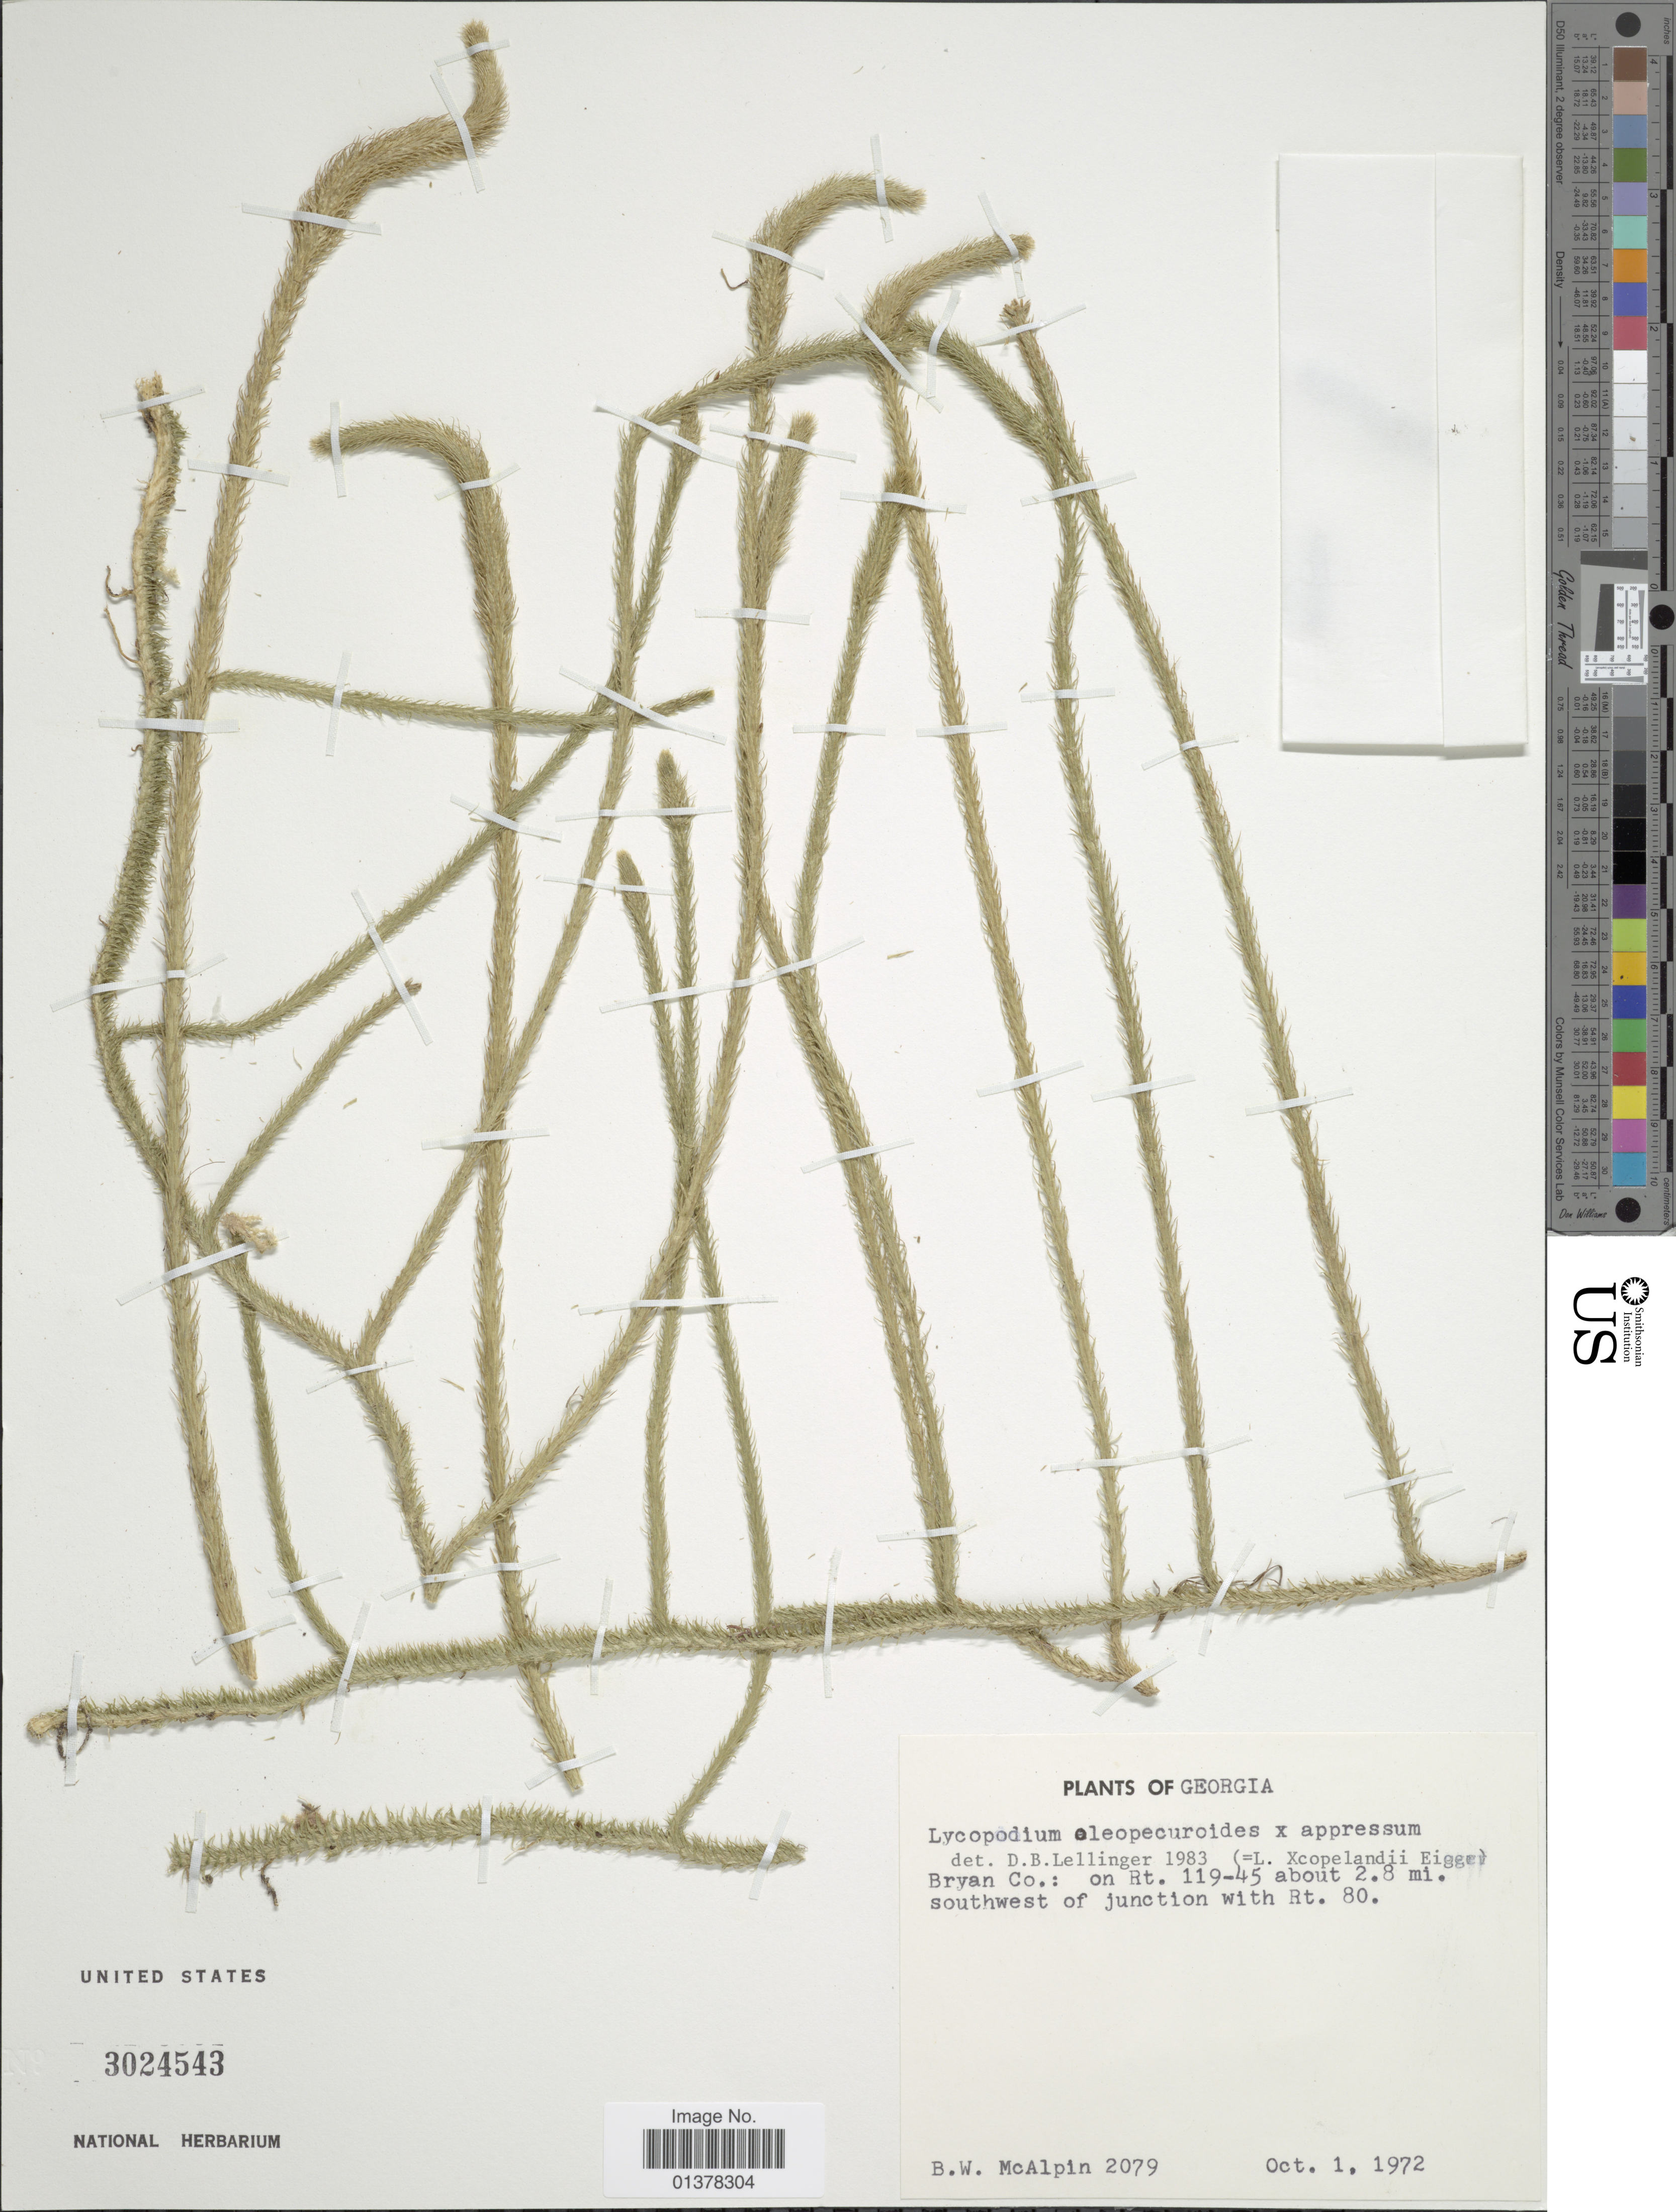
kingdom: Plantae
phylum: Tracheophyta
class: Lycopodiopsida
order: Lycopodiales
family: Lycopodiaceae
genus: Lycopodiella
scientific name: Lycopodiella x copelandii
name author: (Eiger) Cranfill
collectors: B. W. McAlpin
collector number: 2079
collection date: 1972-10-01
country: United States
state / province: Georgia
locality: Bryan Co.: on Rt. 119-45 about 2.8 mi. southwest of junction with Rt. 80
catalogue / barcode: US 3024543